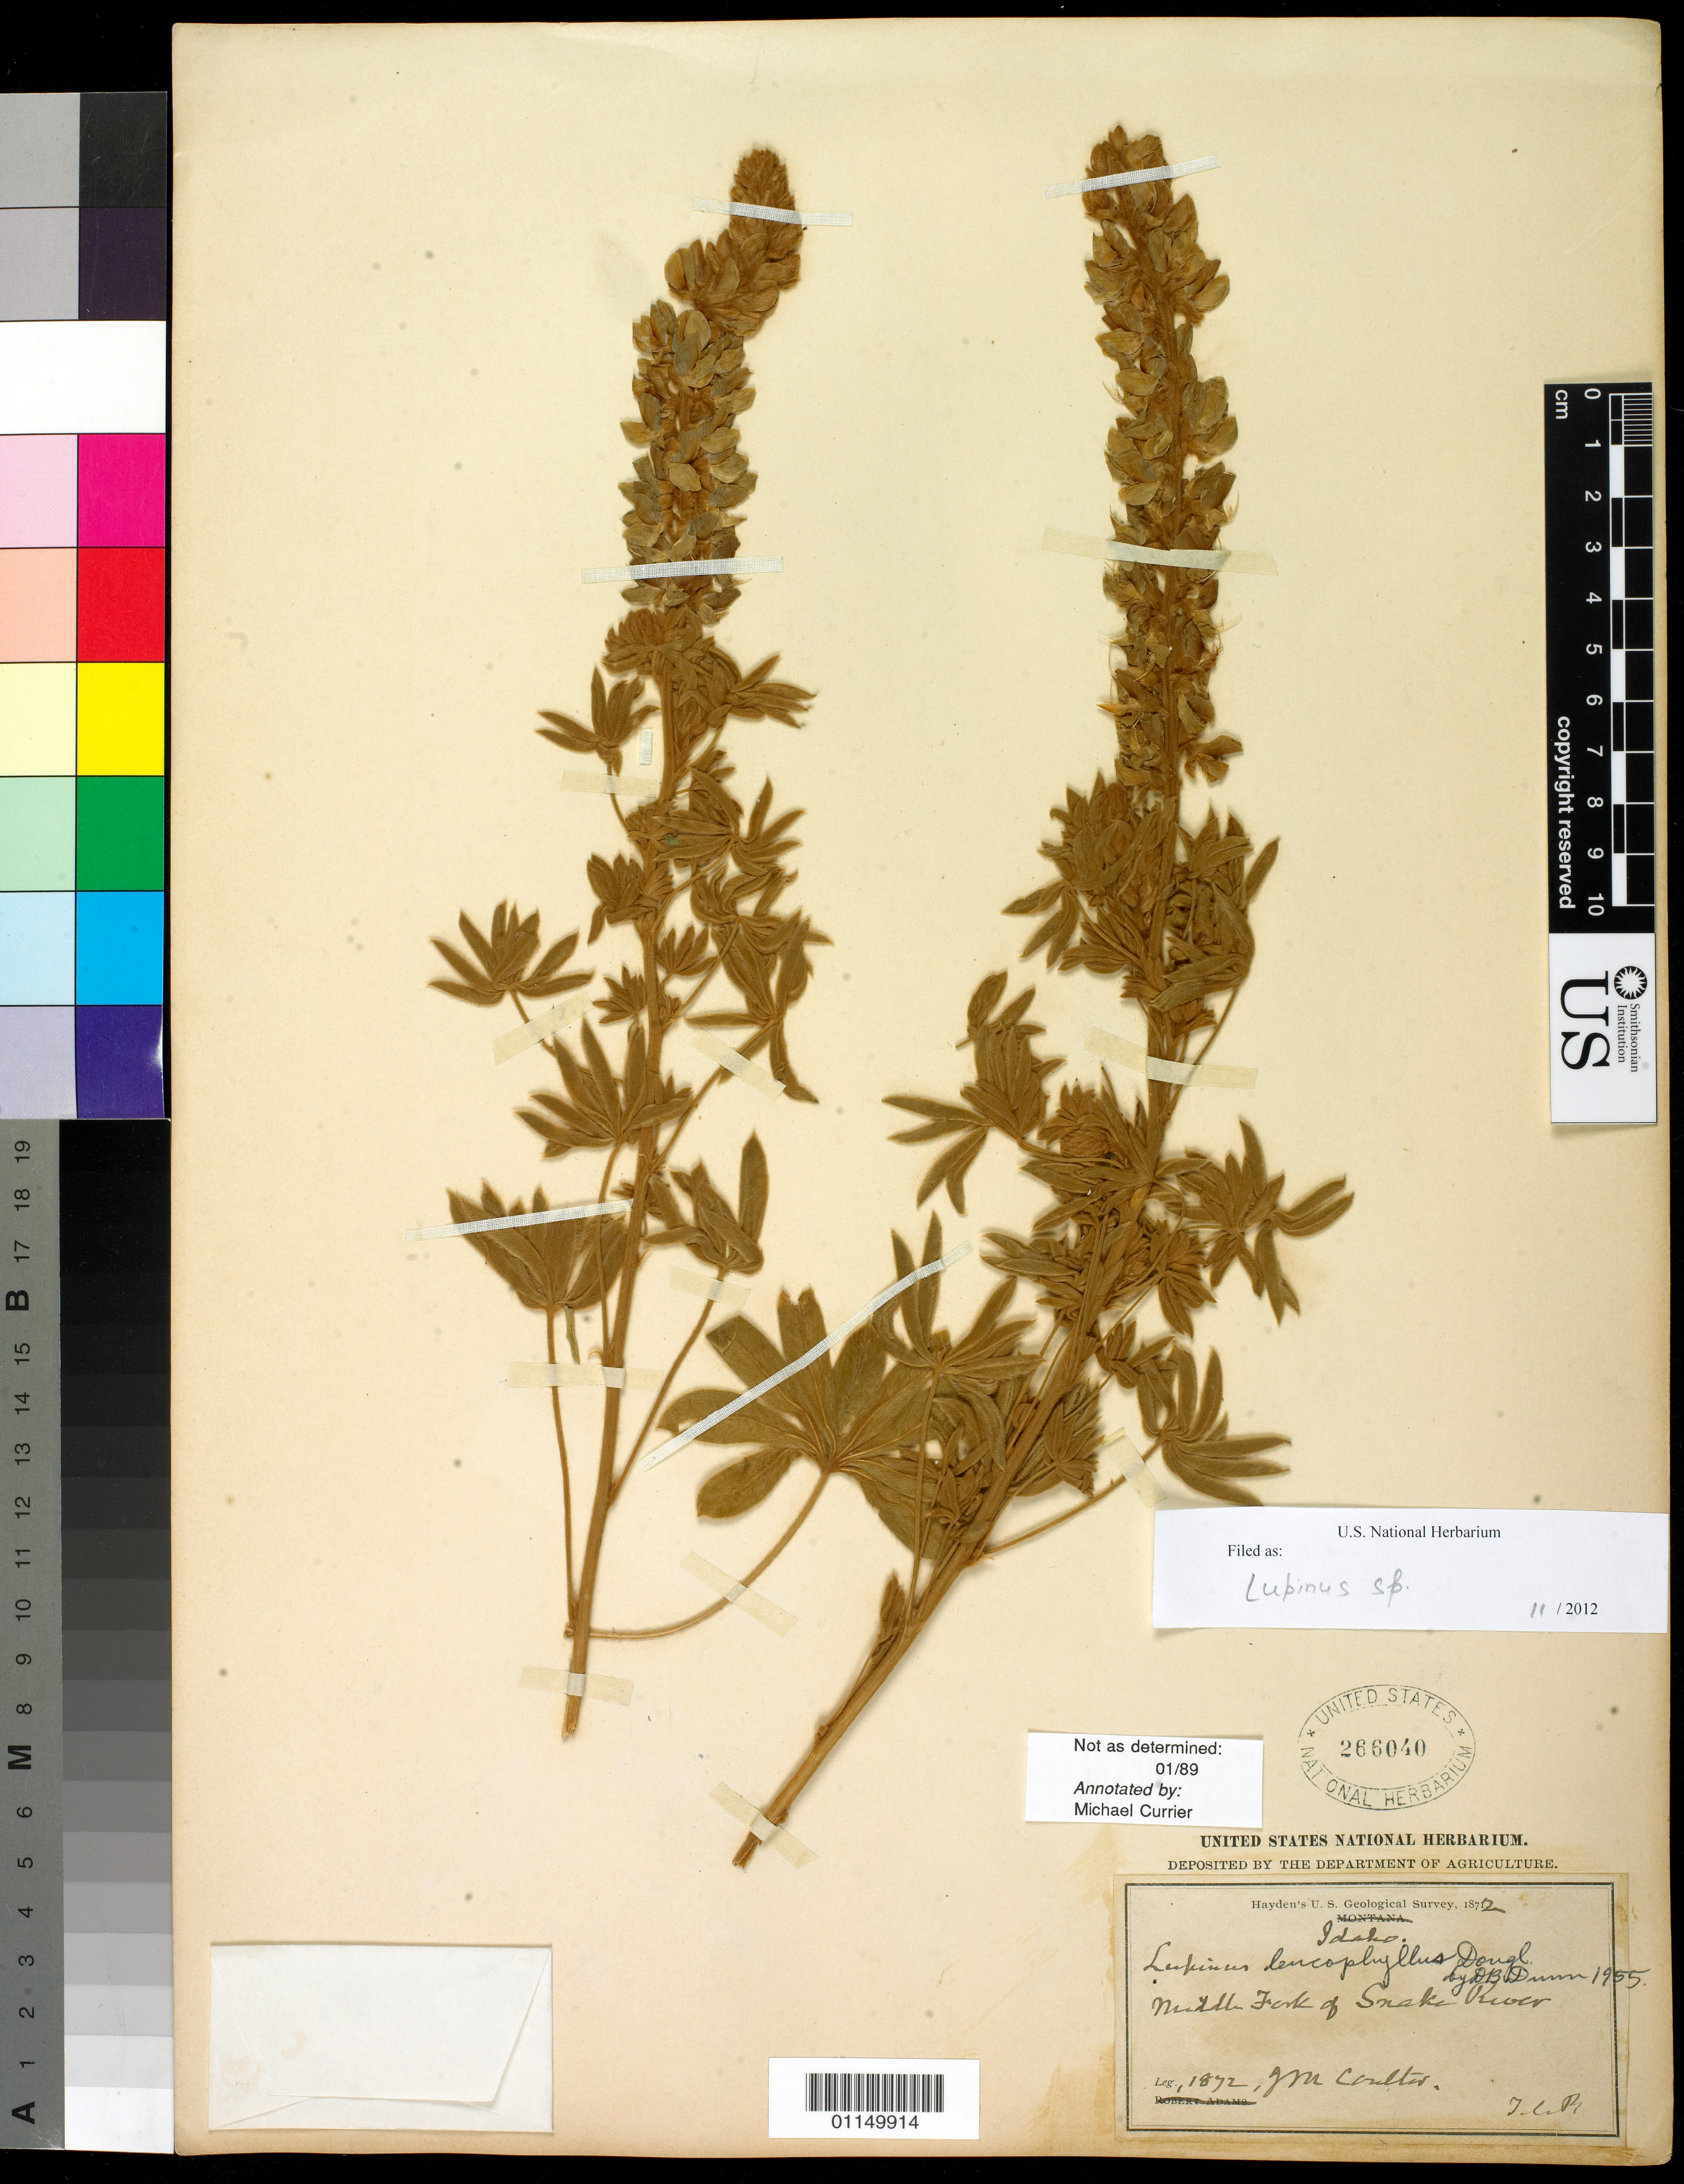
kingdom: Plantae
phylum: Tracheophyta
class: Magnoliopsida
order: Fabales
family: Fabaceae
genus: Lupinus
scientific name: Lupinus sp.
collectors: J. M. Coulter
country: United States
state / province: Idaho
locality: Middle Fork of Snake River.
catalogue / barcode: US 266040